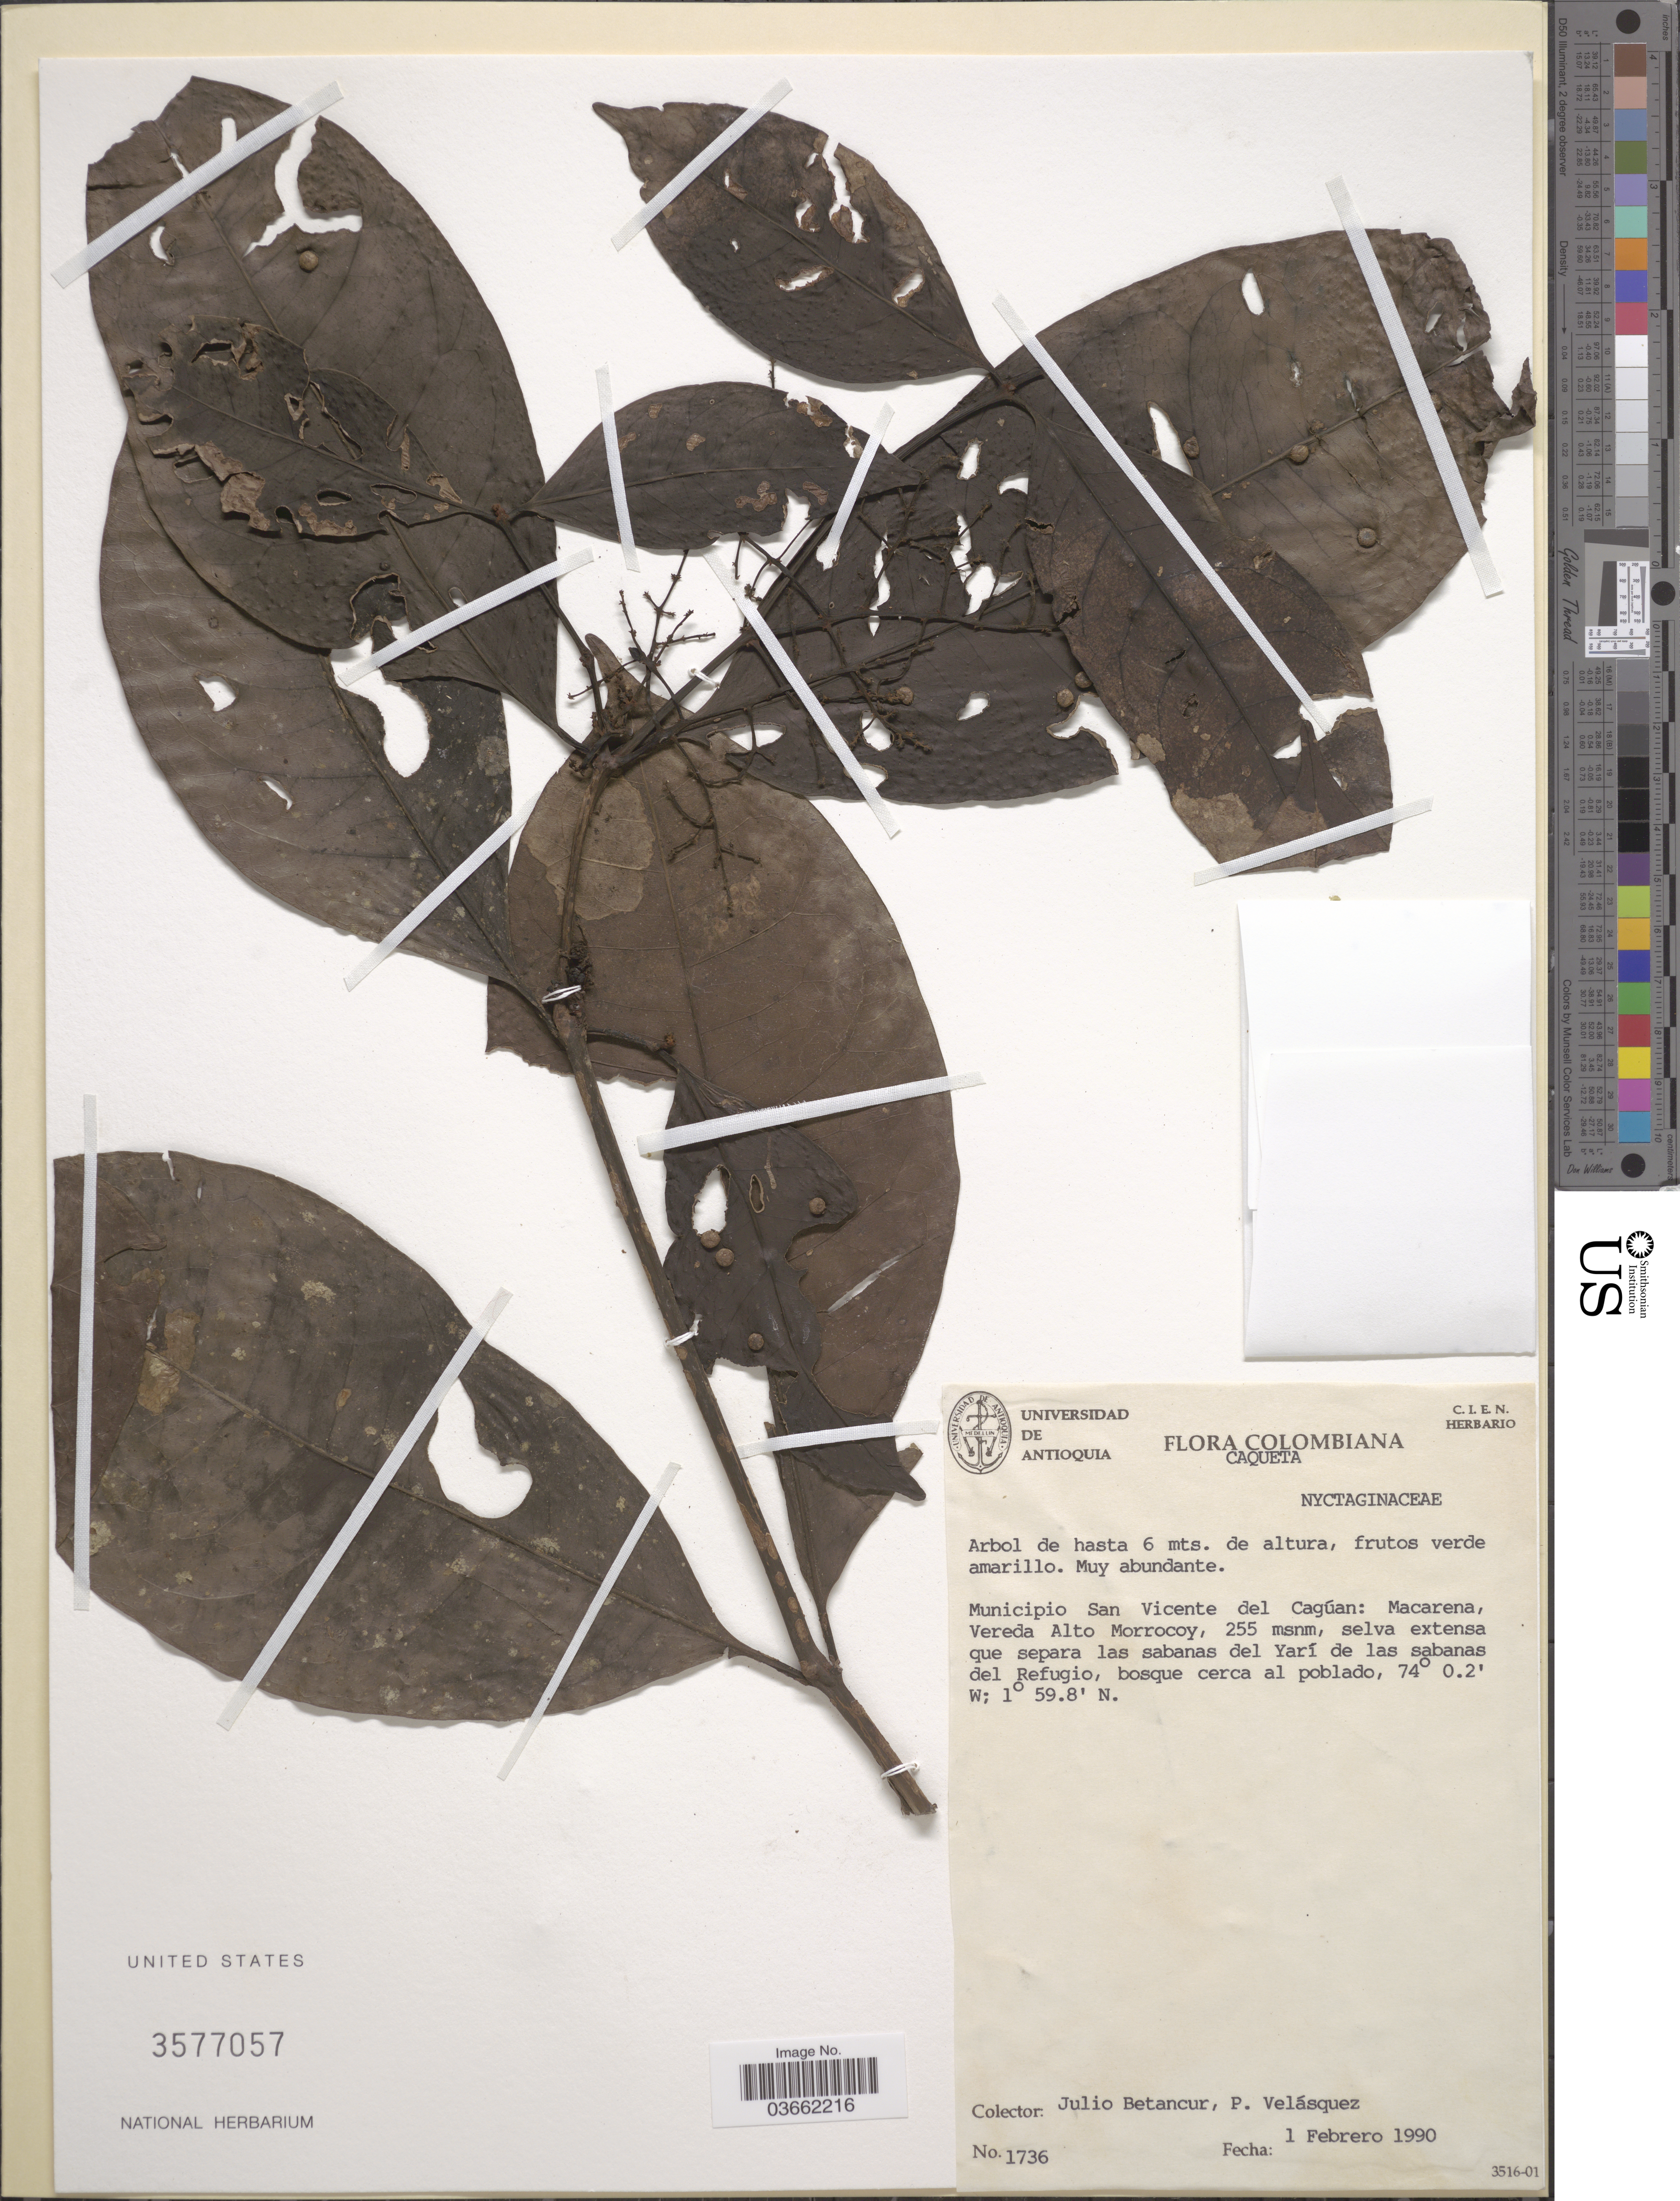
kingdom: Plantae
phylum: Tracheophyta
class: Magnoliopsida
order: Caryophyllales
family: Nyctaginaceae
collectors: J. Betancur & P. Velasquez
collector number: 1736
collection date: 1990-02-01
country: Colombia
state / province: Caquetá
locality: Municipio San Vicente del Cagúan: Macarena, Vereda Alto Morrocoy, selva extensa que separa las sabanas del Yarí de las sabanas del Refugio.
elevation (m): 255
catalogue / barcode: US 3577057